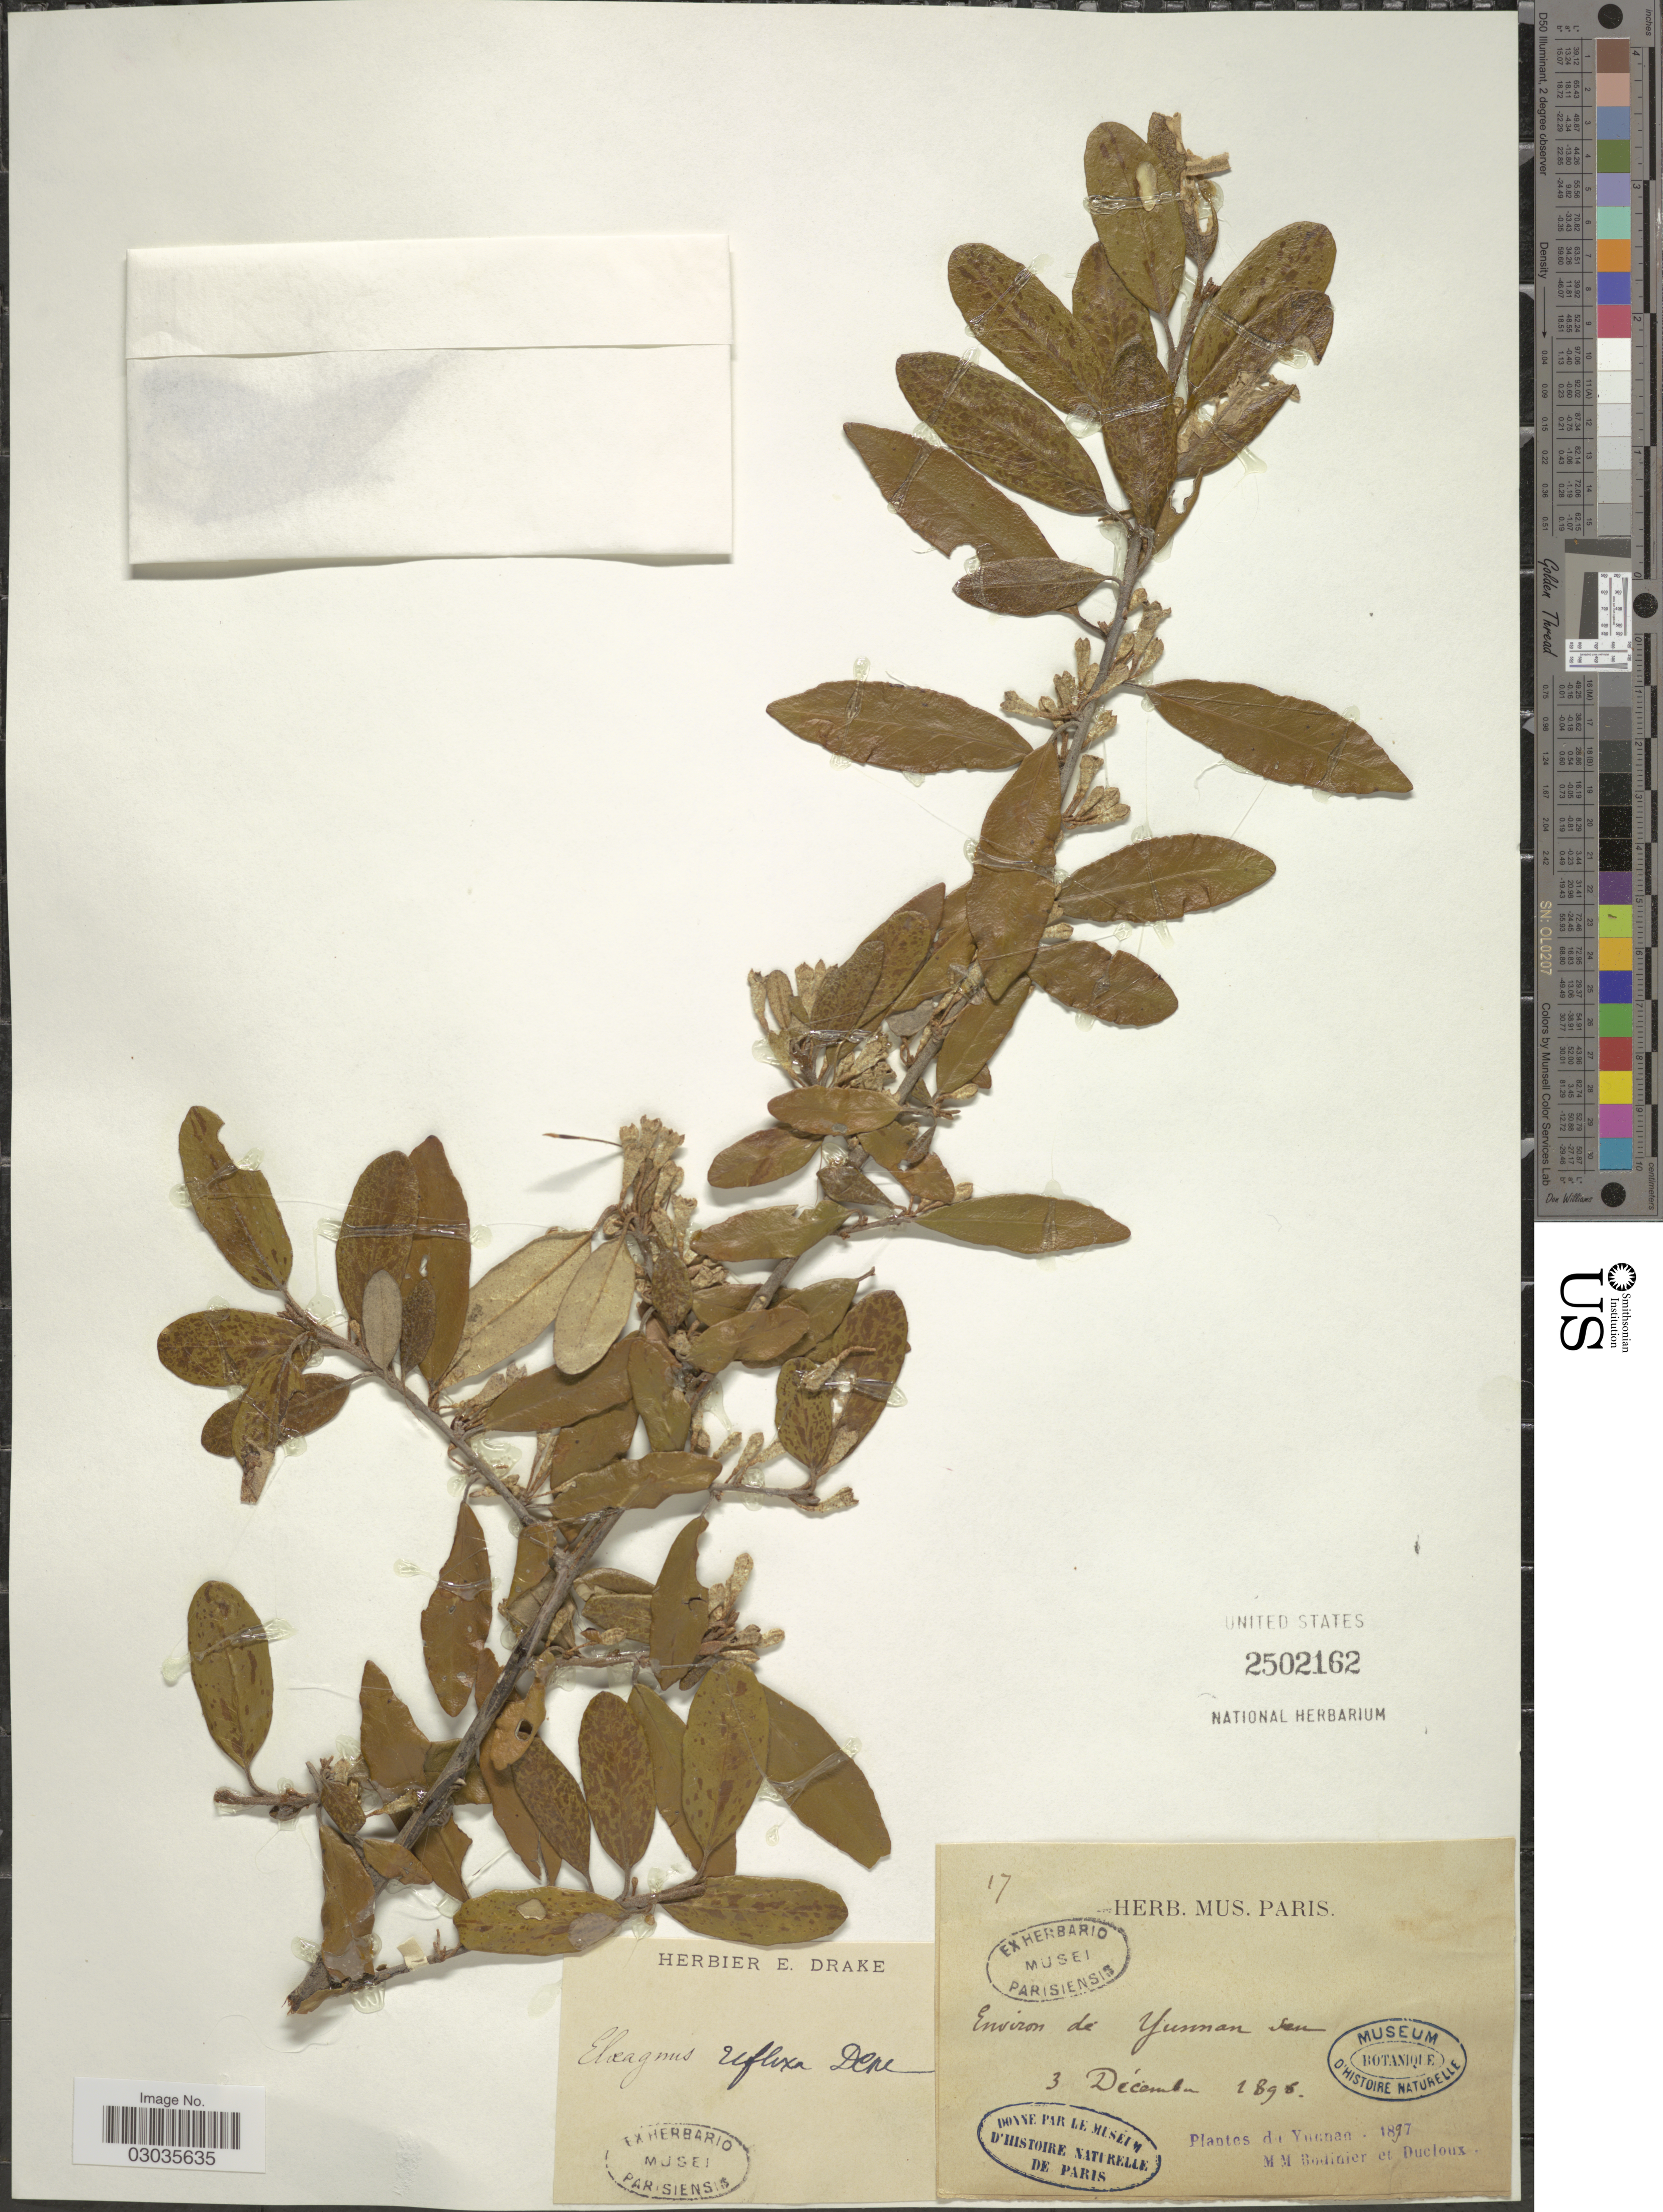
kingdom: Plantae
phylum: Tracheophyta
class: Magnoliopsida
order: Rosales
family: Elaeagnaceae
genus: Elaeagnus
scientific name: Elaeagnus x reflexa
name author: É. Morren & Decne.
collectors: M. Bodinier & -. Ducloux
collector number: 17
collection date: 1898-12-03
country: China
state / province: Yunnan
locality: Environ de Yunnan Sen.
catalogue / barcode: US 2502162